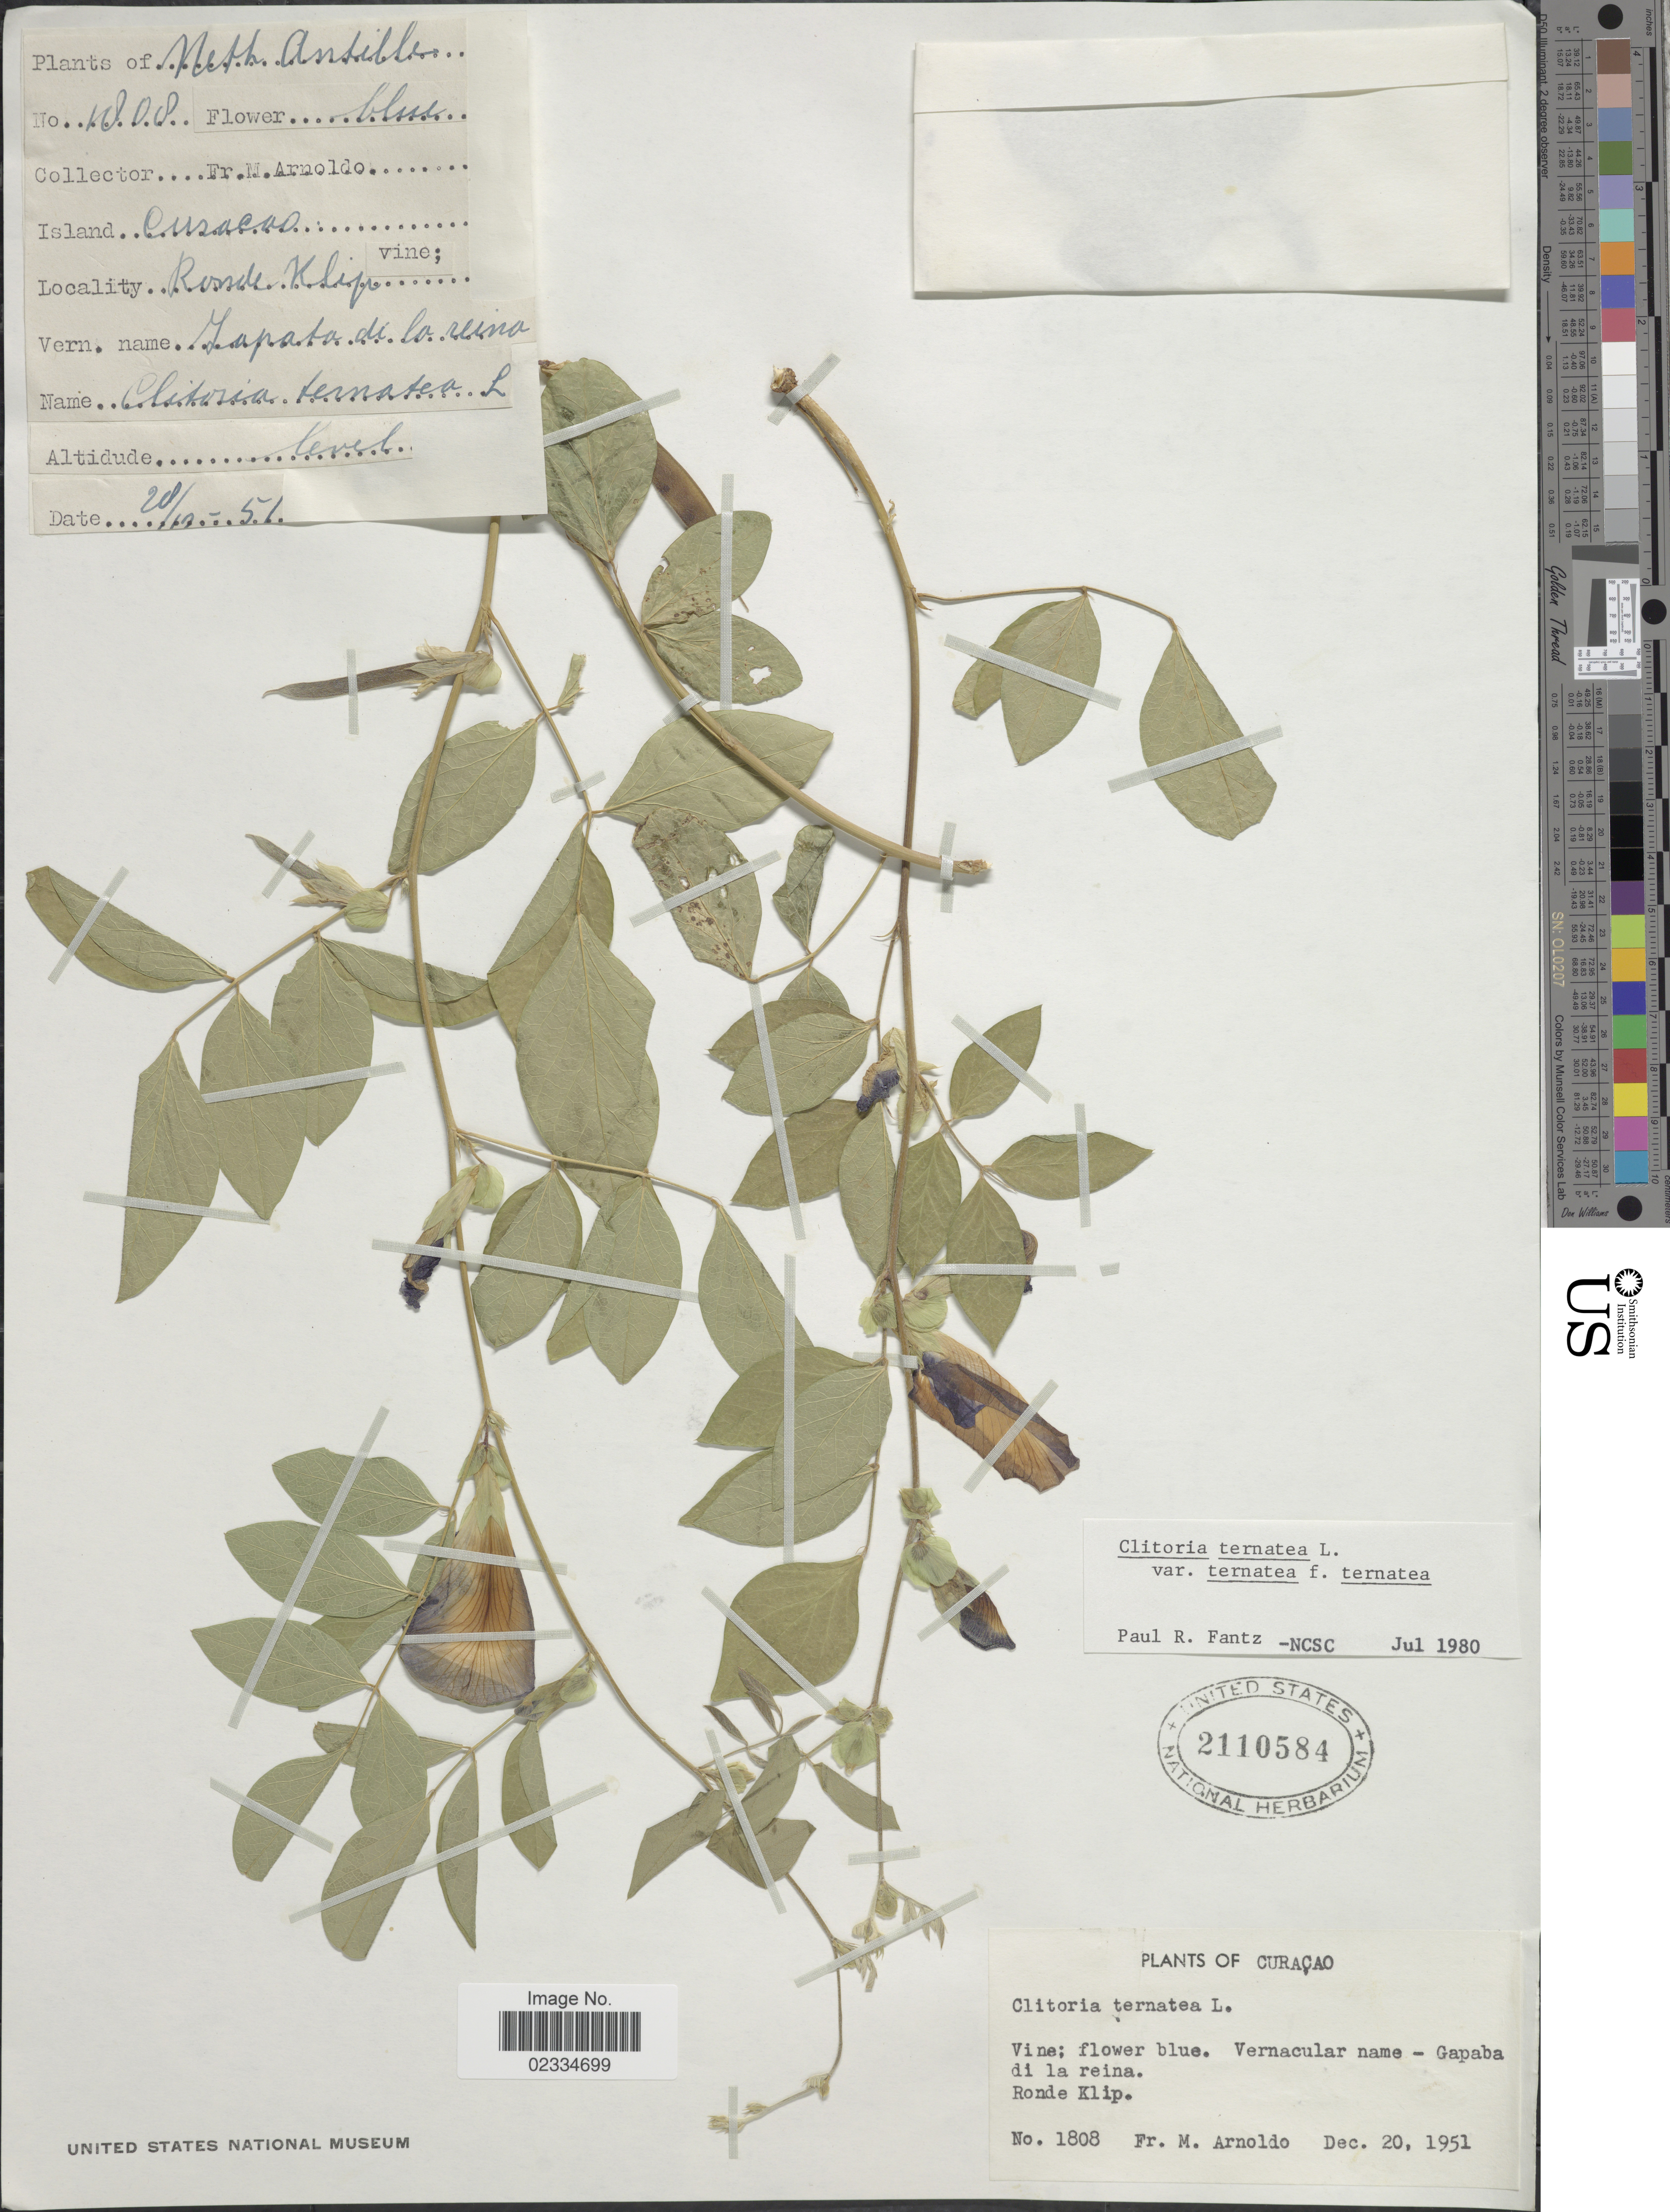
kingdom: Plantae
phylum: Tracheophyta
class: Magnoliopsida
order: Fabales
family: Fabaceae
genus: Clitoria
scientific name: Clitoria ternatea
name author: L.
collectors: N. Arnoldo-Broeders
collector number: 1808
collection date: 1951-12-20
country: Curaçao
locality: Neth. Antillen, Ronde Klip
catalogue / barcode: US 2110584